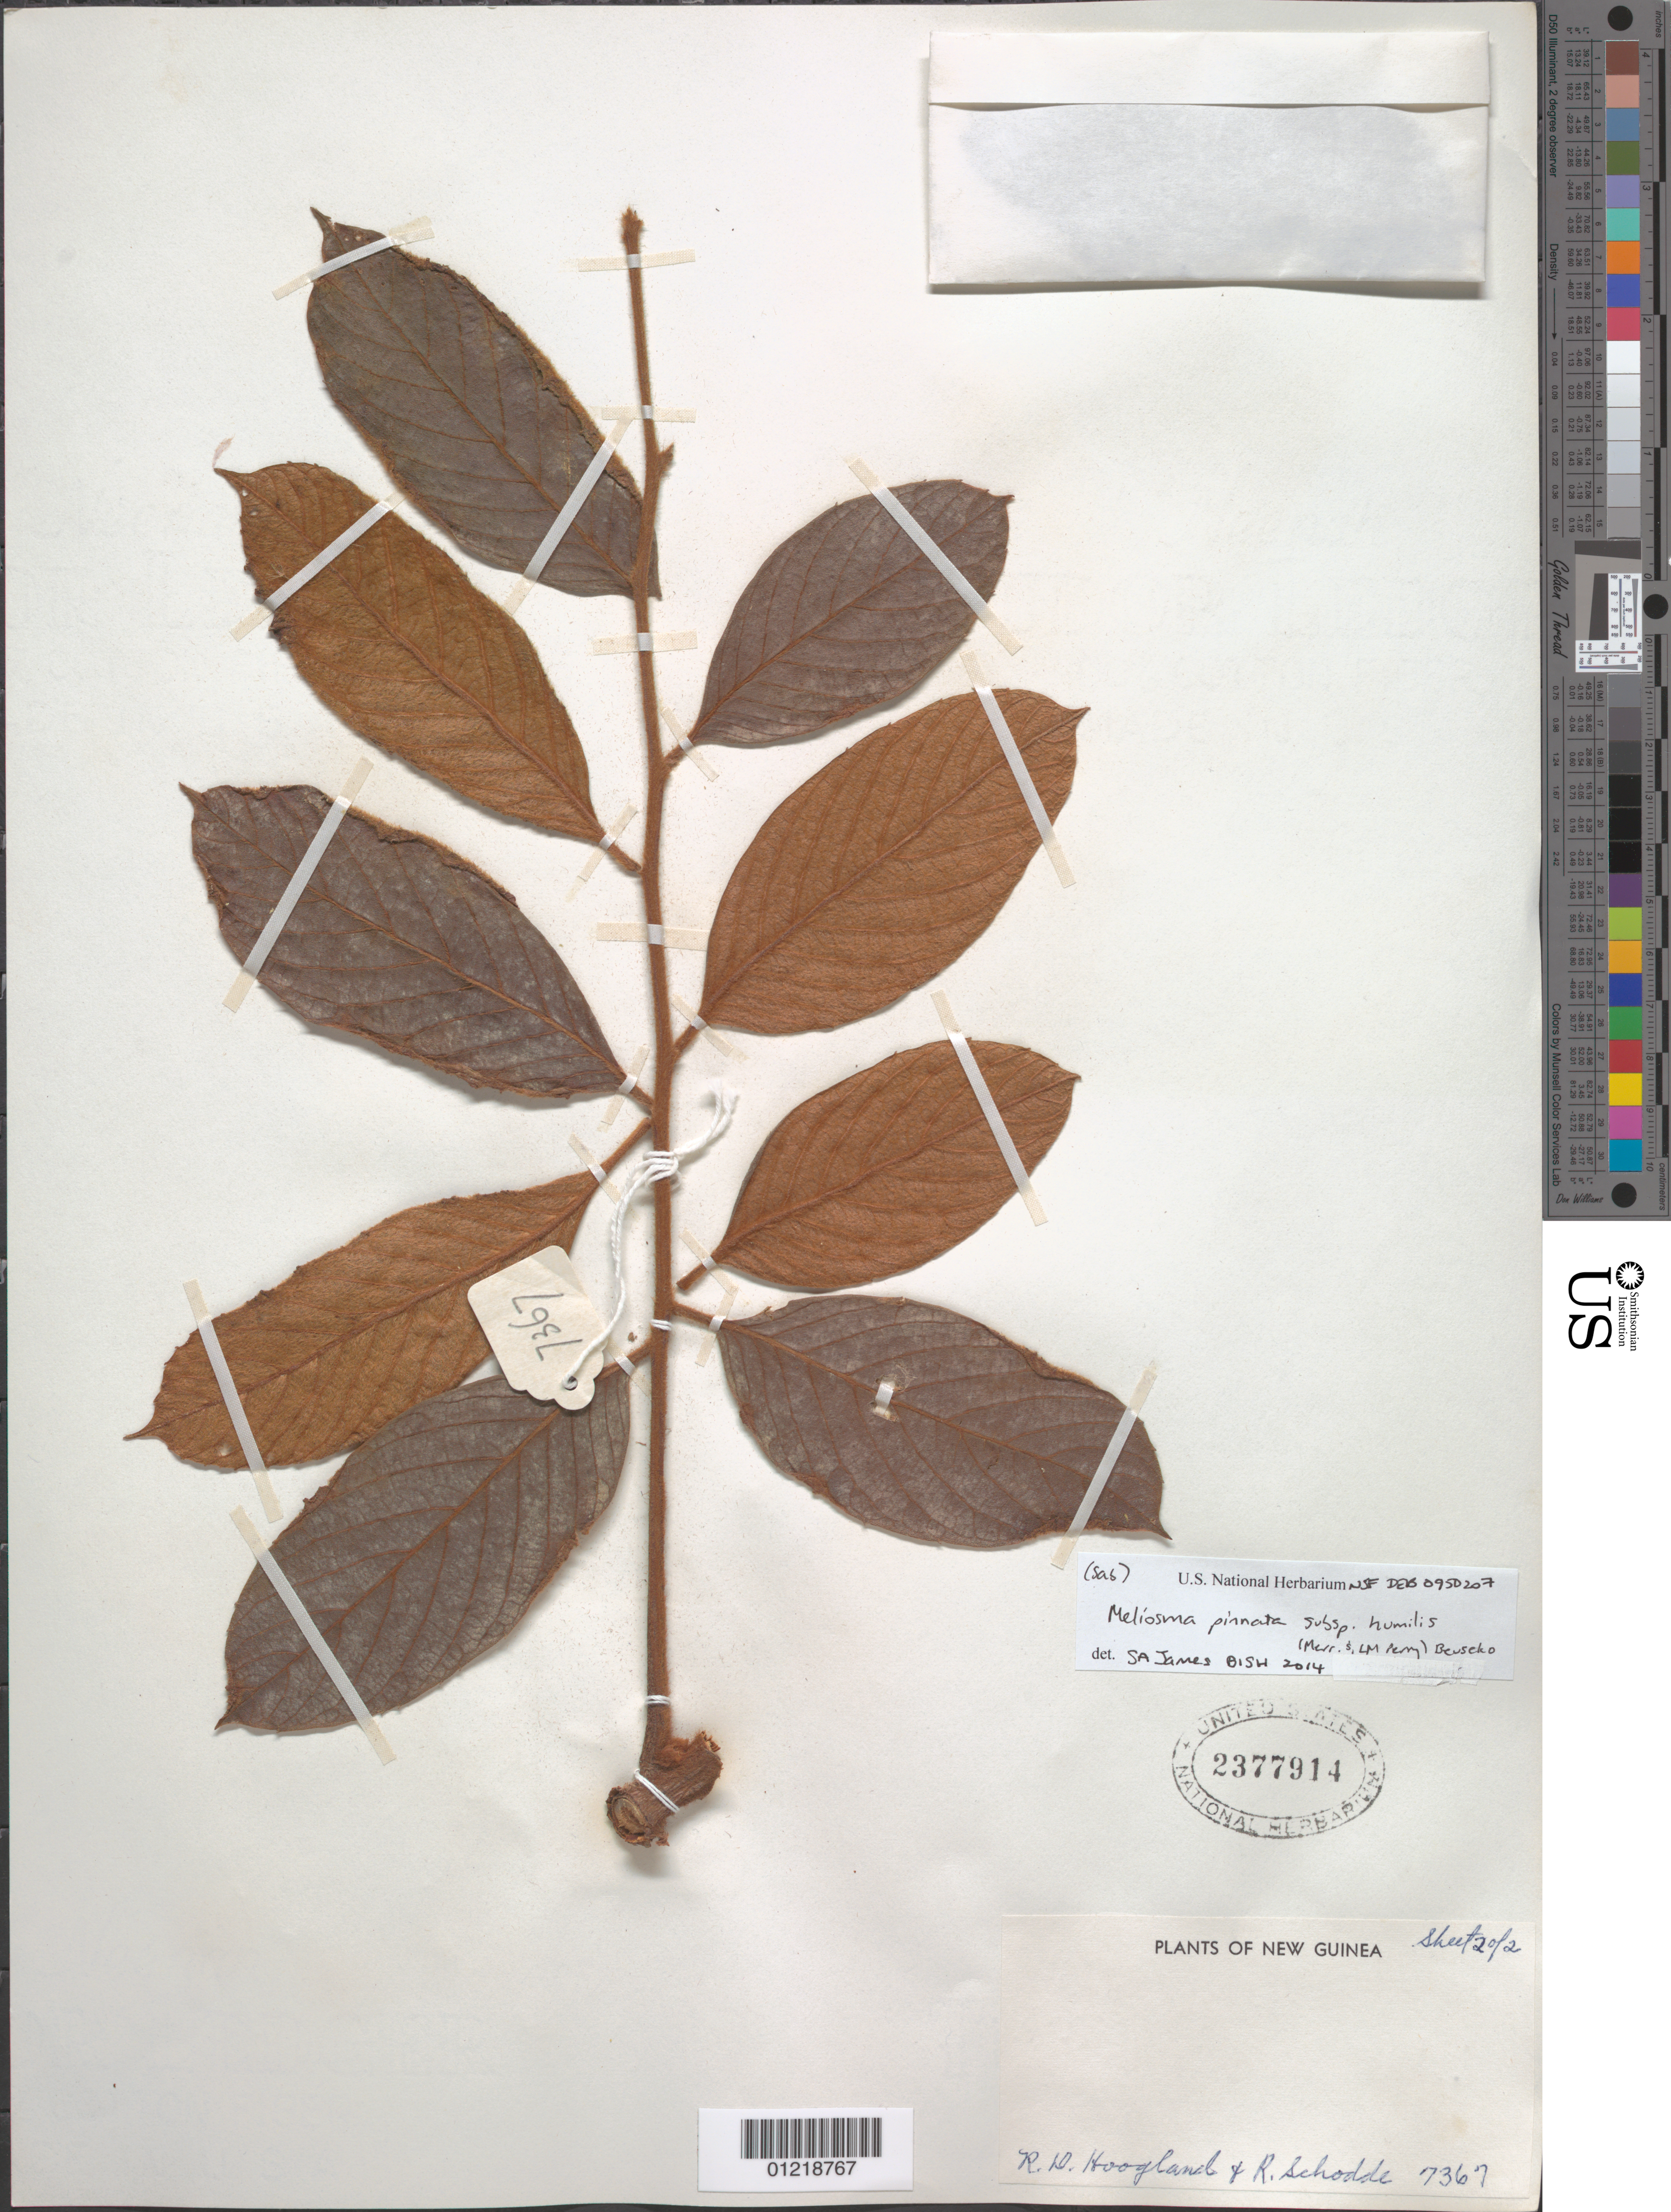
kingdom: Plantae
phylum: Tracheophyta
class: Magnoliopsida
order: Proteales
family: Sabiaceae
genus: Meliosma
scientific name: Meliosma pinnata subsp. humilis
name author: (Merr. & L.M. Perry) Beusekom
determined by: James, S. A.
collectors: R. D. Hoogland & R. Schodde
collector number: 7367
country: Papua New Guinea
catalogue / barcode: US 2377914